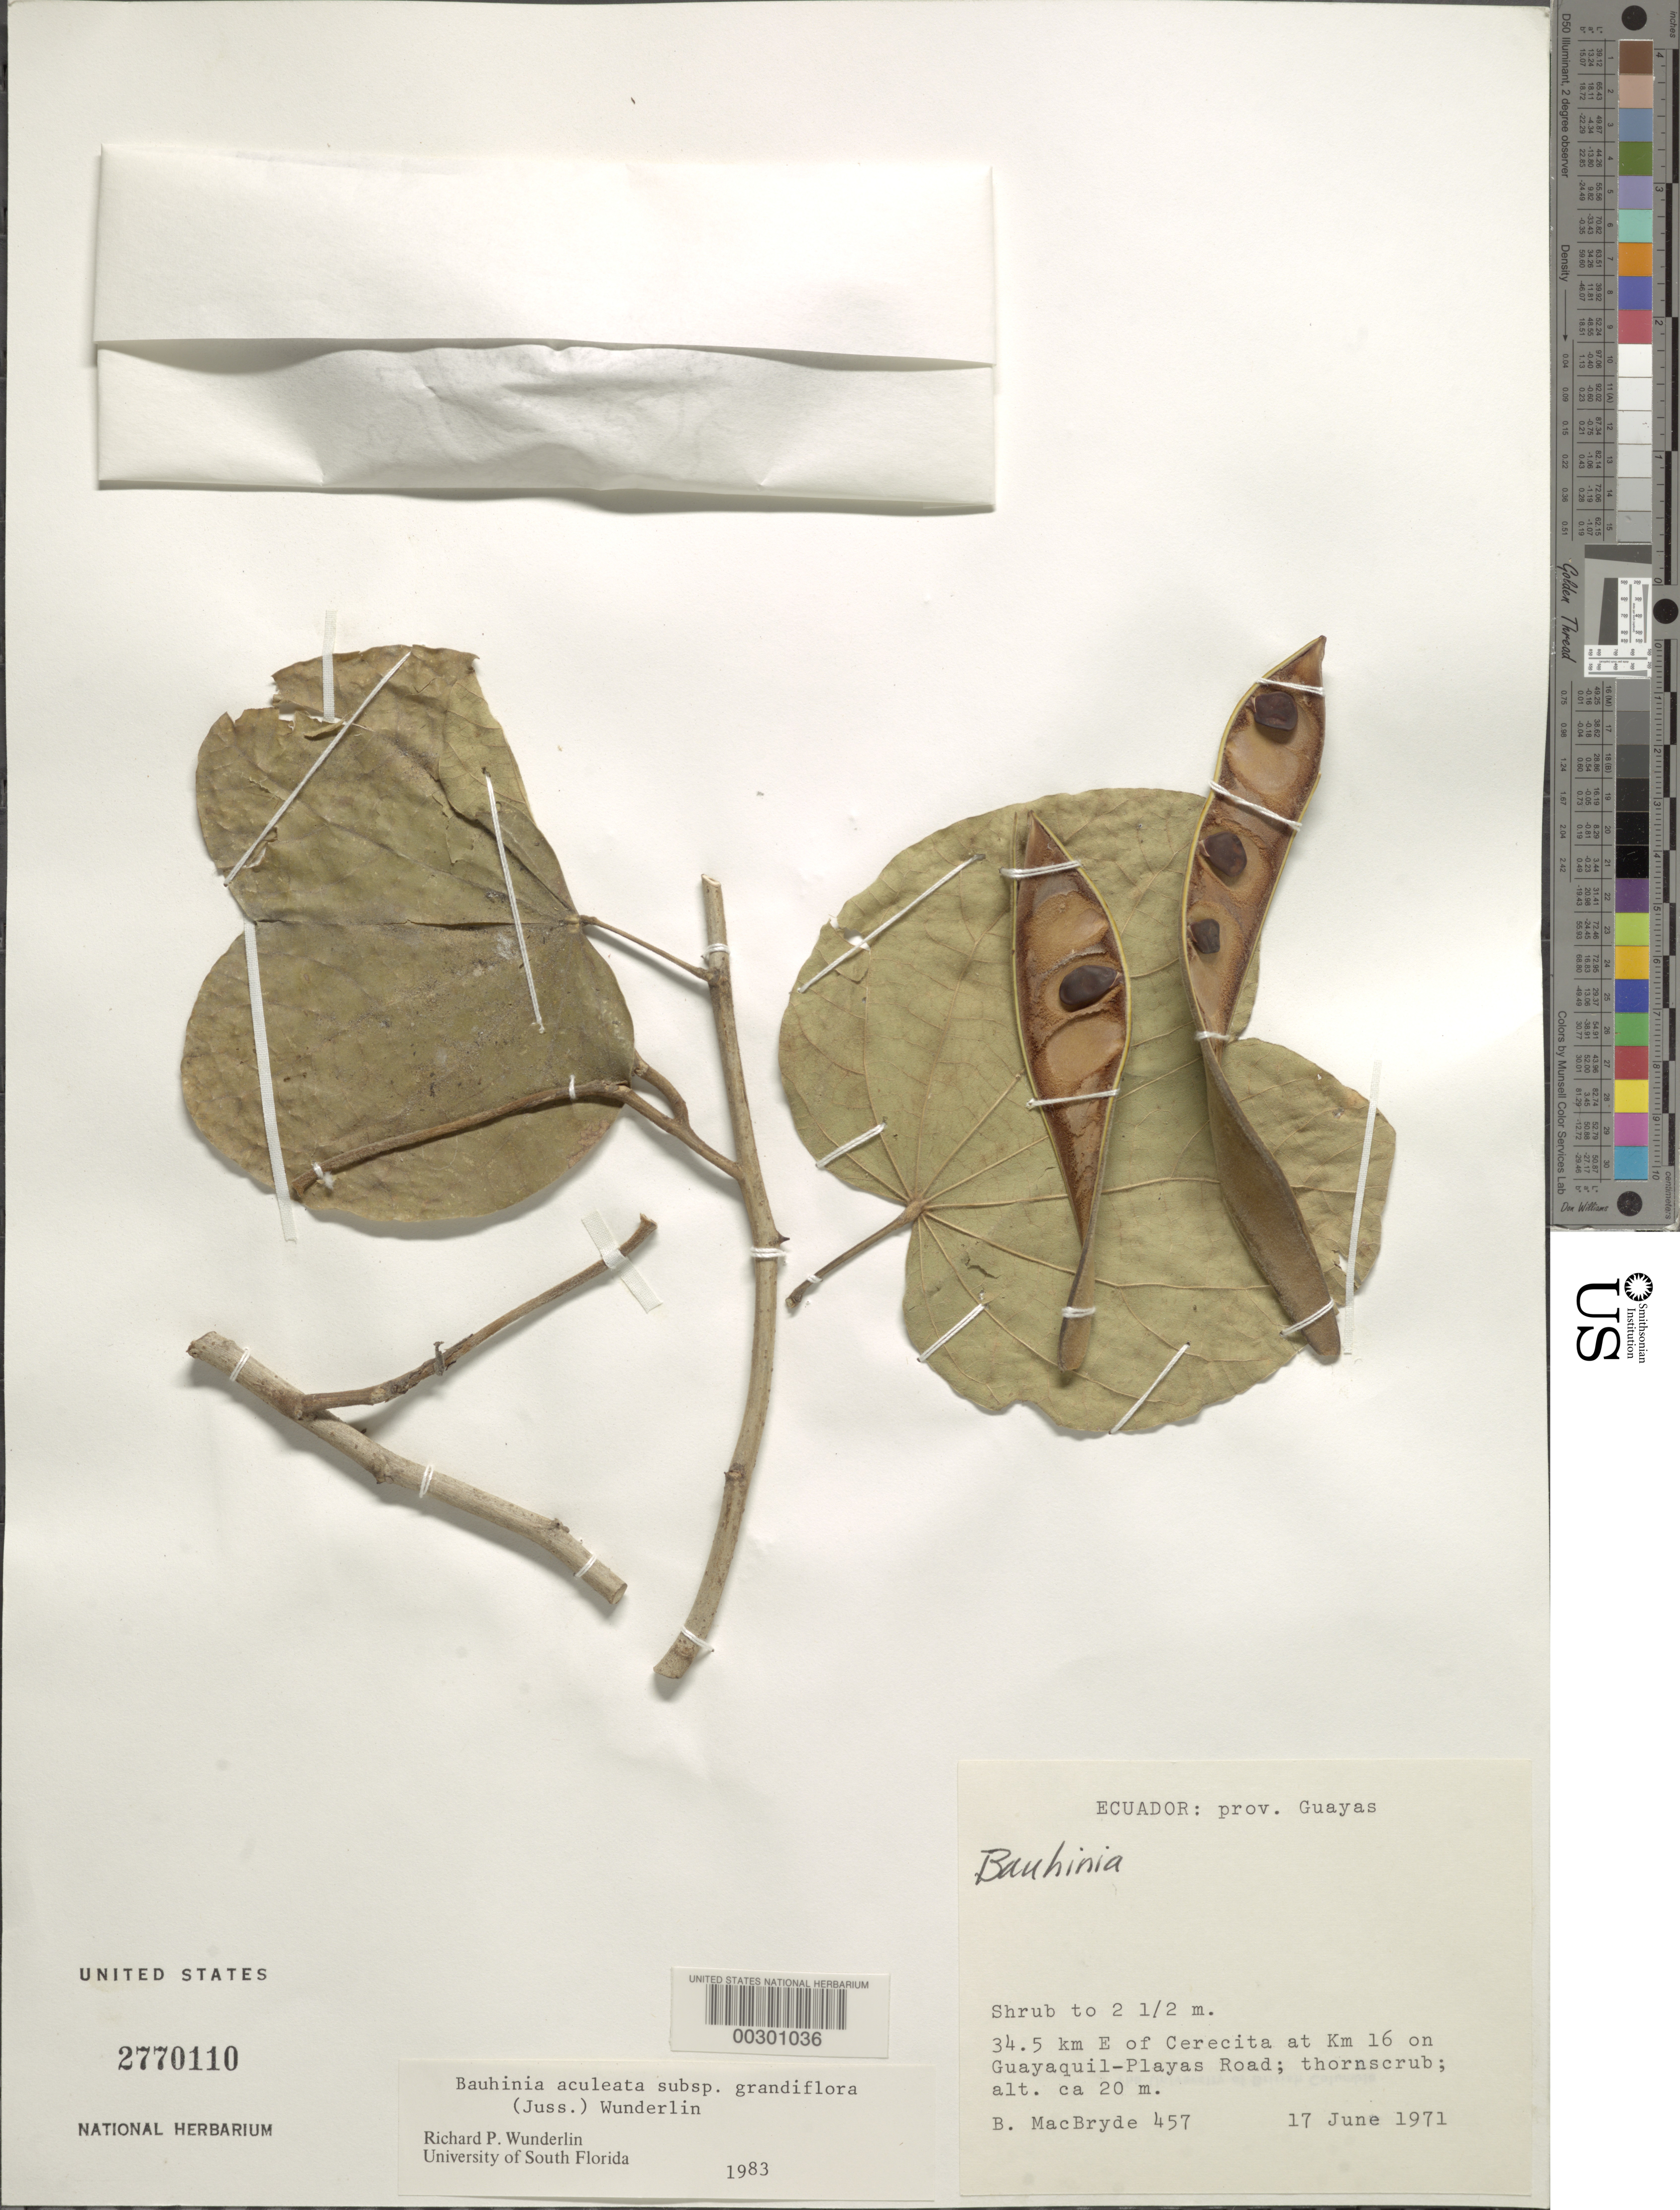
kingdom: Plantae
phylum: Tracheophyta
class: Magnoliopsida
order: Fabales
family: Fabaceae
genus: Bauhinia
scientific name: Bauhinia aculeata subsp. grandiflora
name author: (Juss.) Wunderlin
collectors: B. MacBryde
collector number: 457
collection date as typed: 17 Jun 1971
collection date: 1971-06-17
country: Ecuador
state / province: Guayas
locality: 34.5 km E of Cerecita at km 16 on Guayaquil-Playas road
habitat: Thornscrub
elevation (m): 20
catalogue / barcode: US 2770110